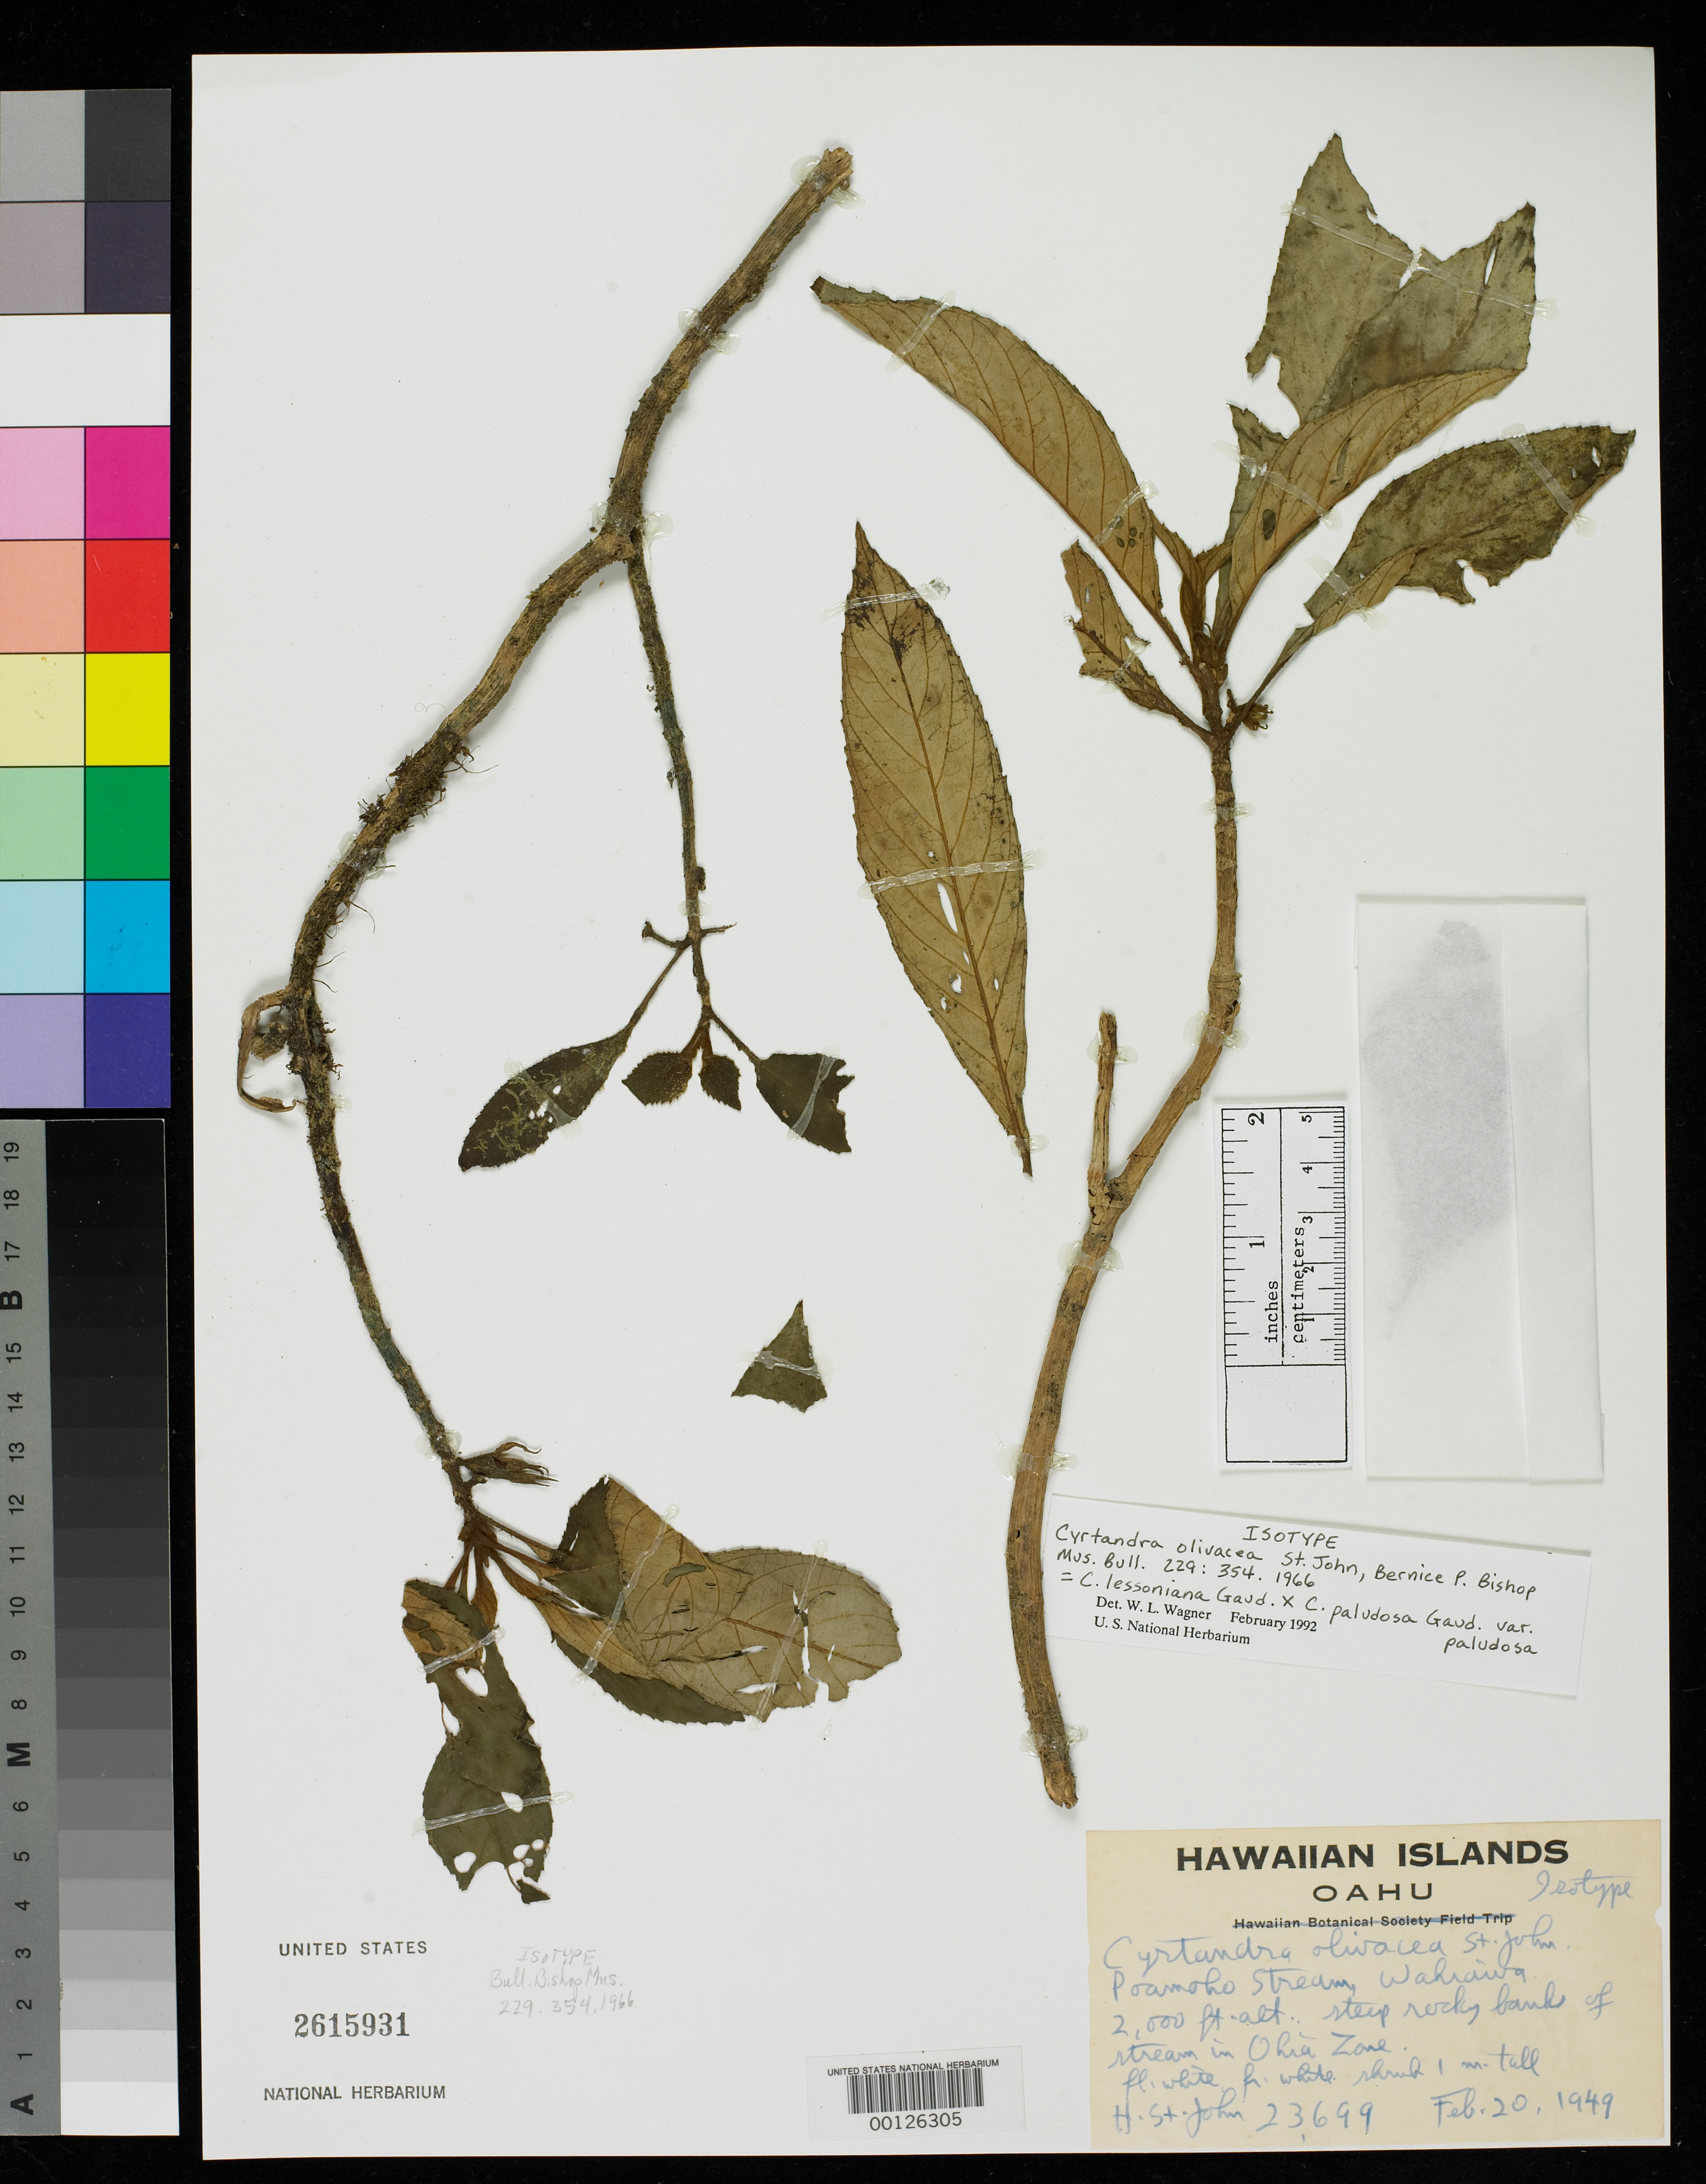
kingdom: Plantae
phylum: Tracheophyta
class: Magnoliopsida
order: Lamiales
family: Gesneriaceae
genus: Cyrtandra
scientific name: Cyrtandra olivacea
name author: H. St. John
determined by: Wagner, W. L., (BOT), Smithsonian Institution - National Museum of Natural History (UNITED STATES)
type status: Isotype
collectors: H. St. John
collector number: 23699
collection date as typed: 20 Feb 1949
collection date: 1949-02-20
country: United States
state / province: Hawaii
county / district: Honolulu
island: Oahu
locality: Poamoho Stream, Wahiawa.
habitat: Steep rocky banks of stream in Ohia Zone.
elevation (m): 610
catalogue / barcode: US 2615931